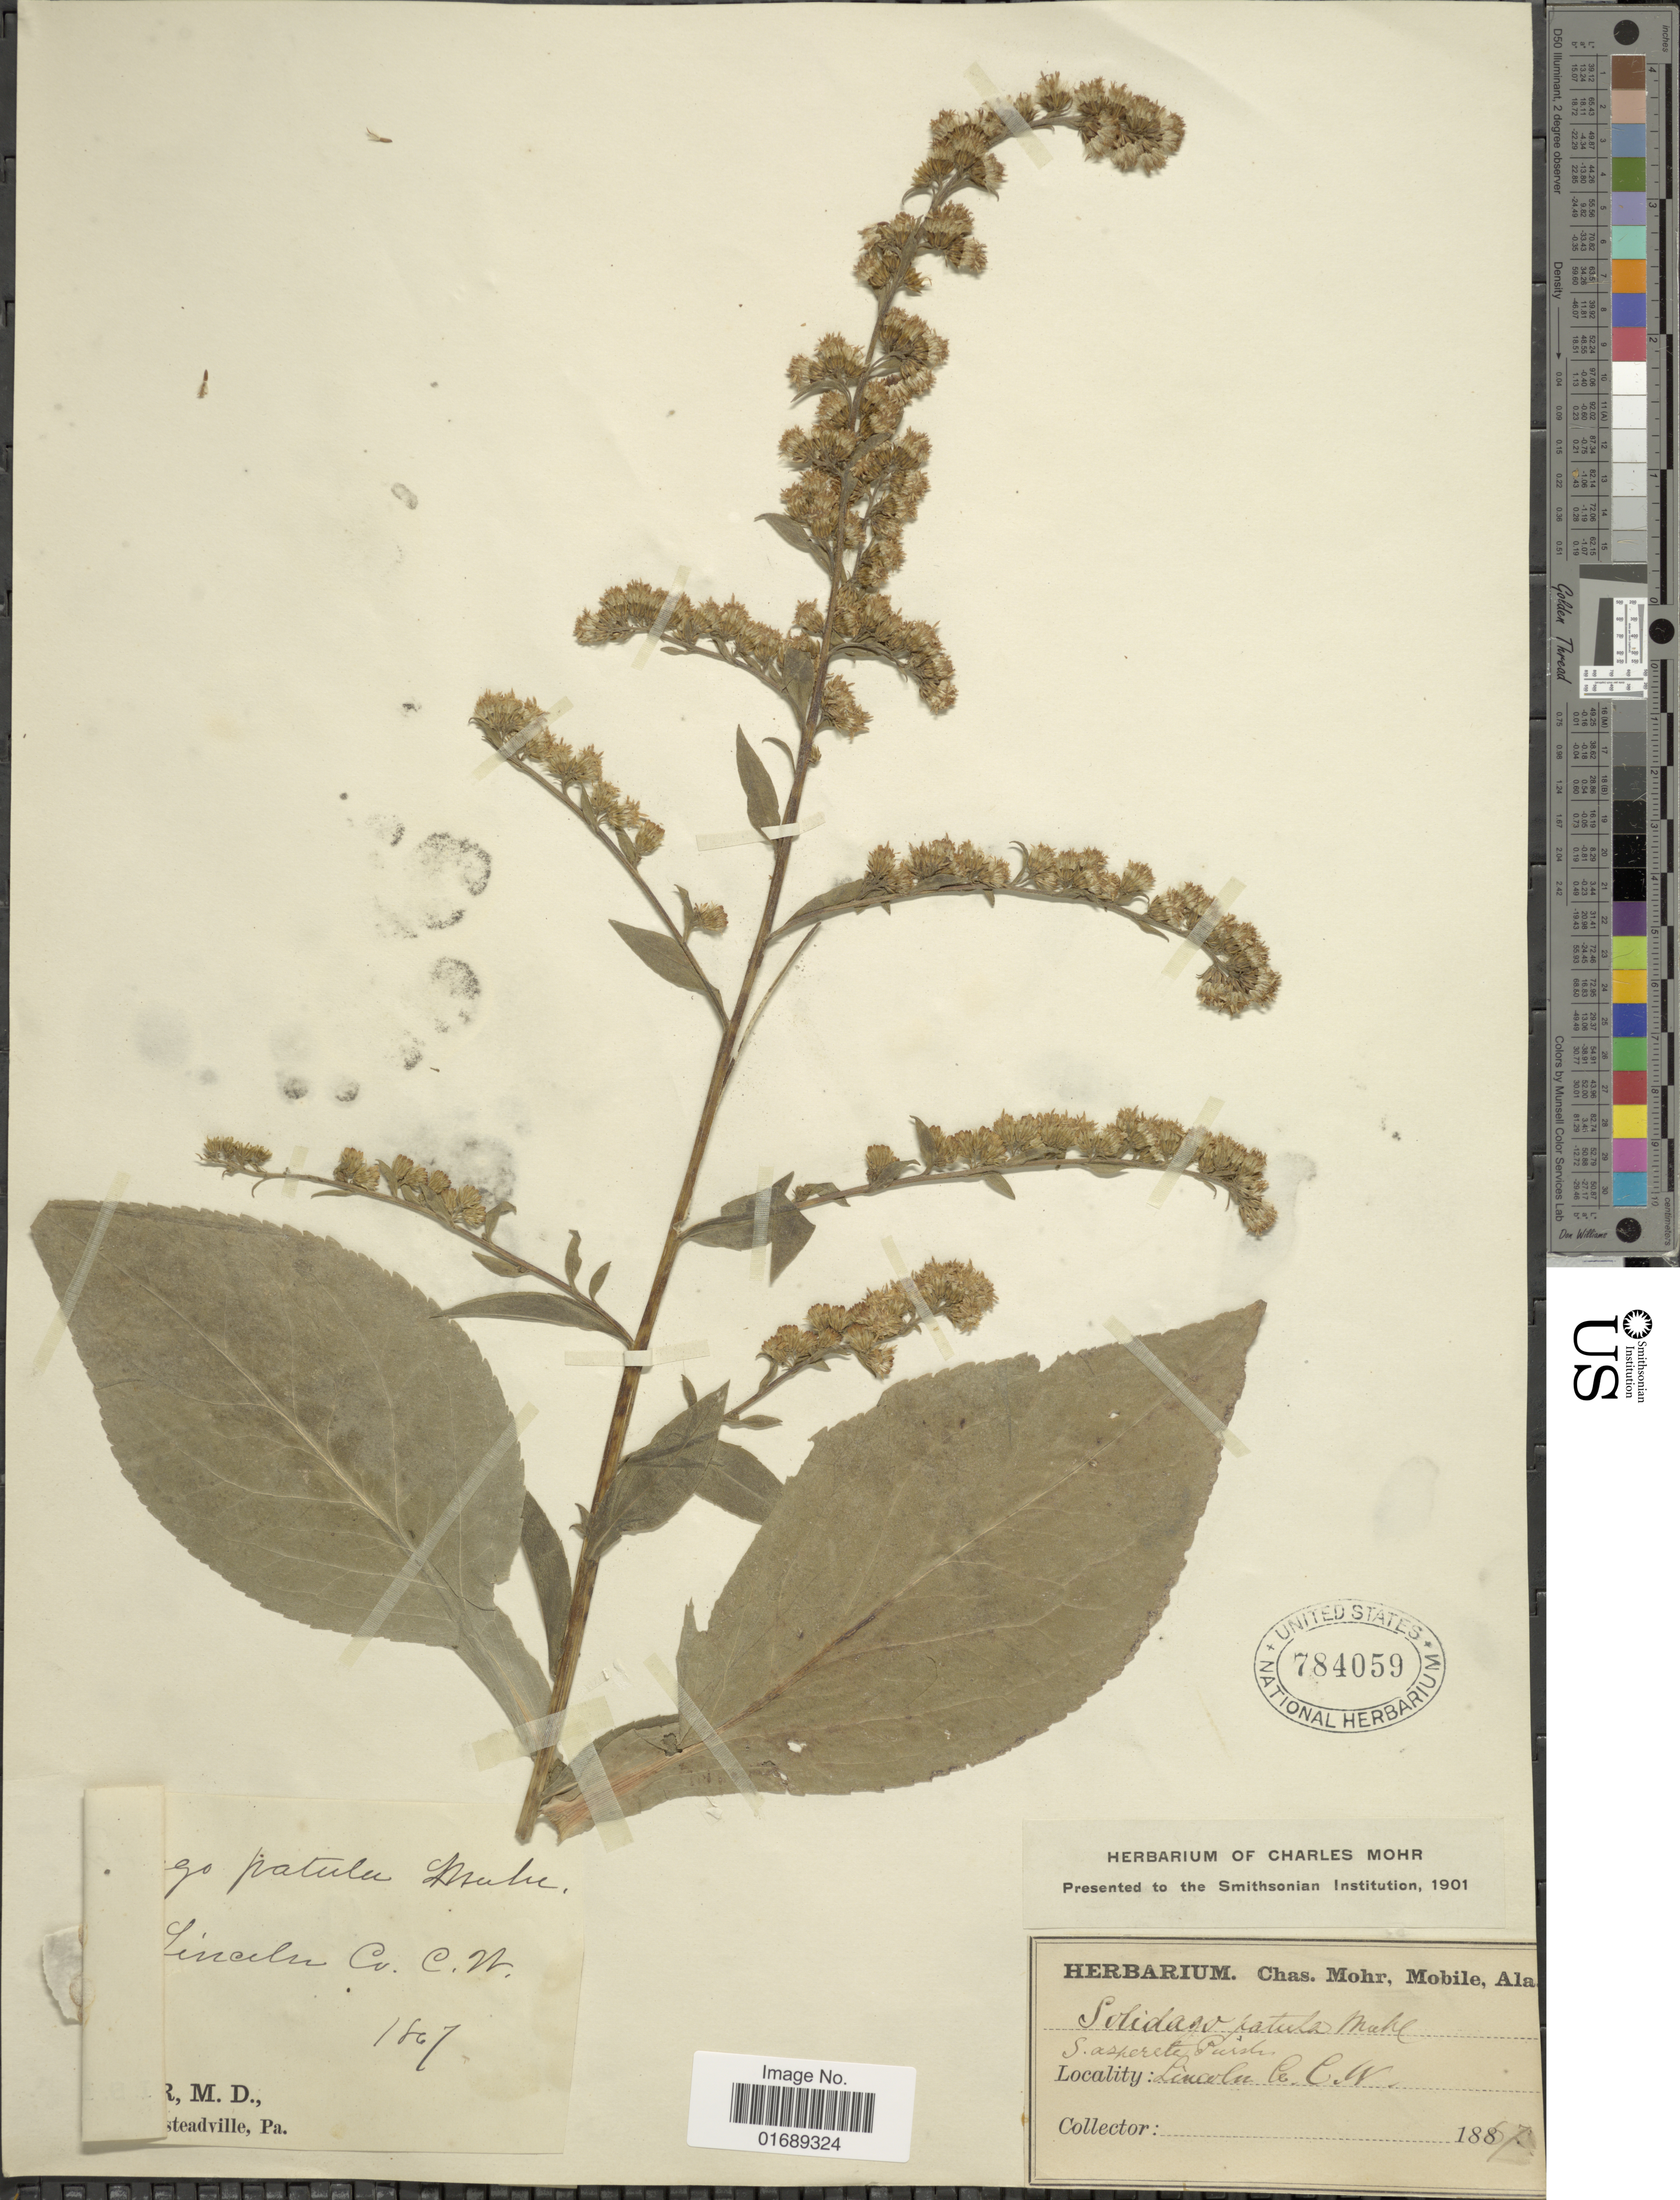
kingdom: Plantae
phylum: Tracheophyta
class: Magnoliopsida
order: Asterales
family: Asteraceae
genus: Solidago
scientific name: Solidago patula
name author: Muhl. ex Willd.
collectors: C. T. Mohr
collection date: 1867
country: United States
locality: Lincoln Co, C. W.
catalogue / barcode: US 784059